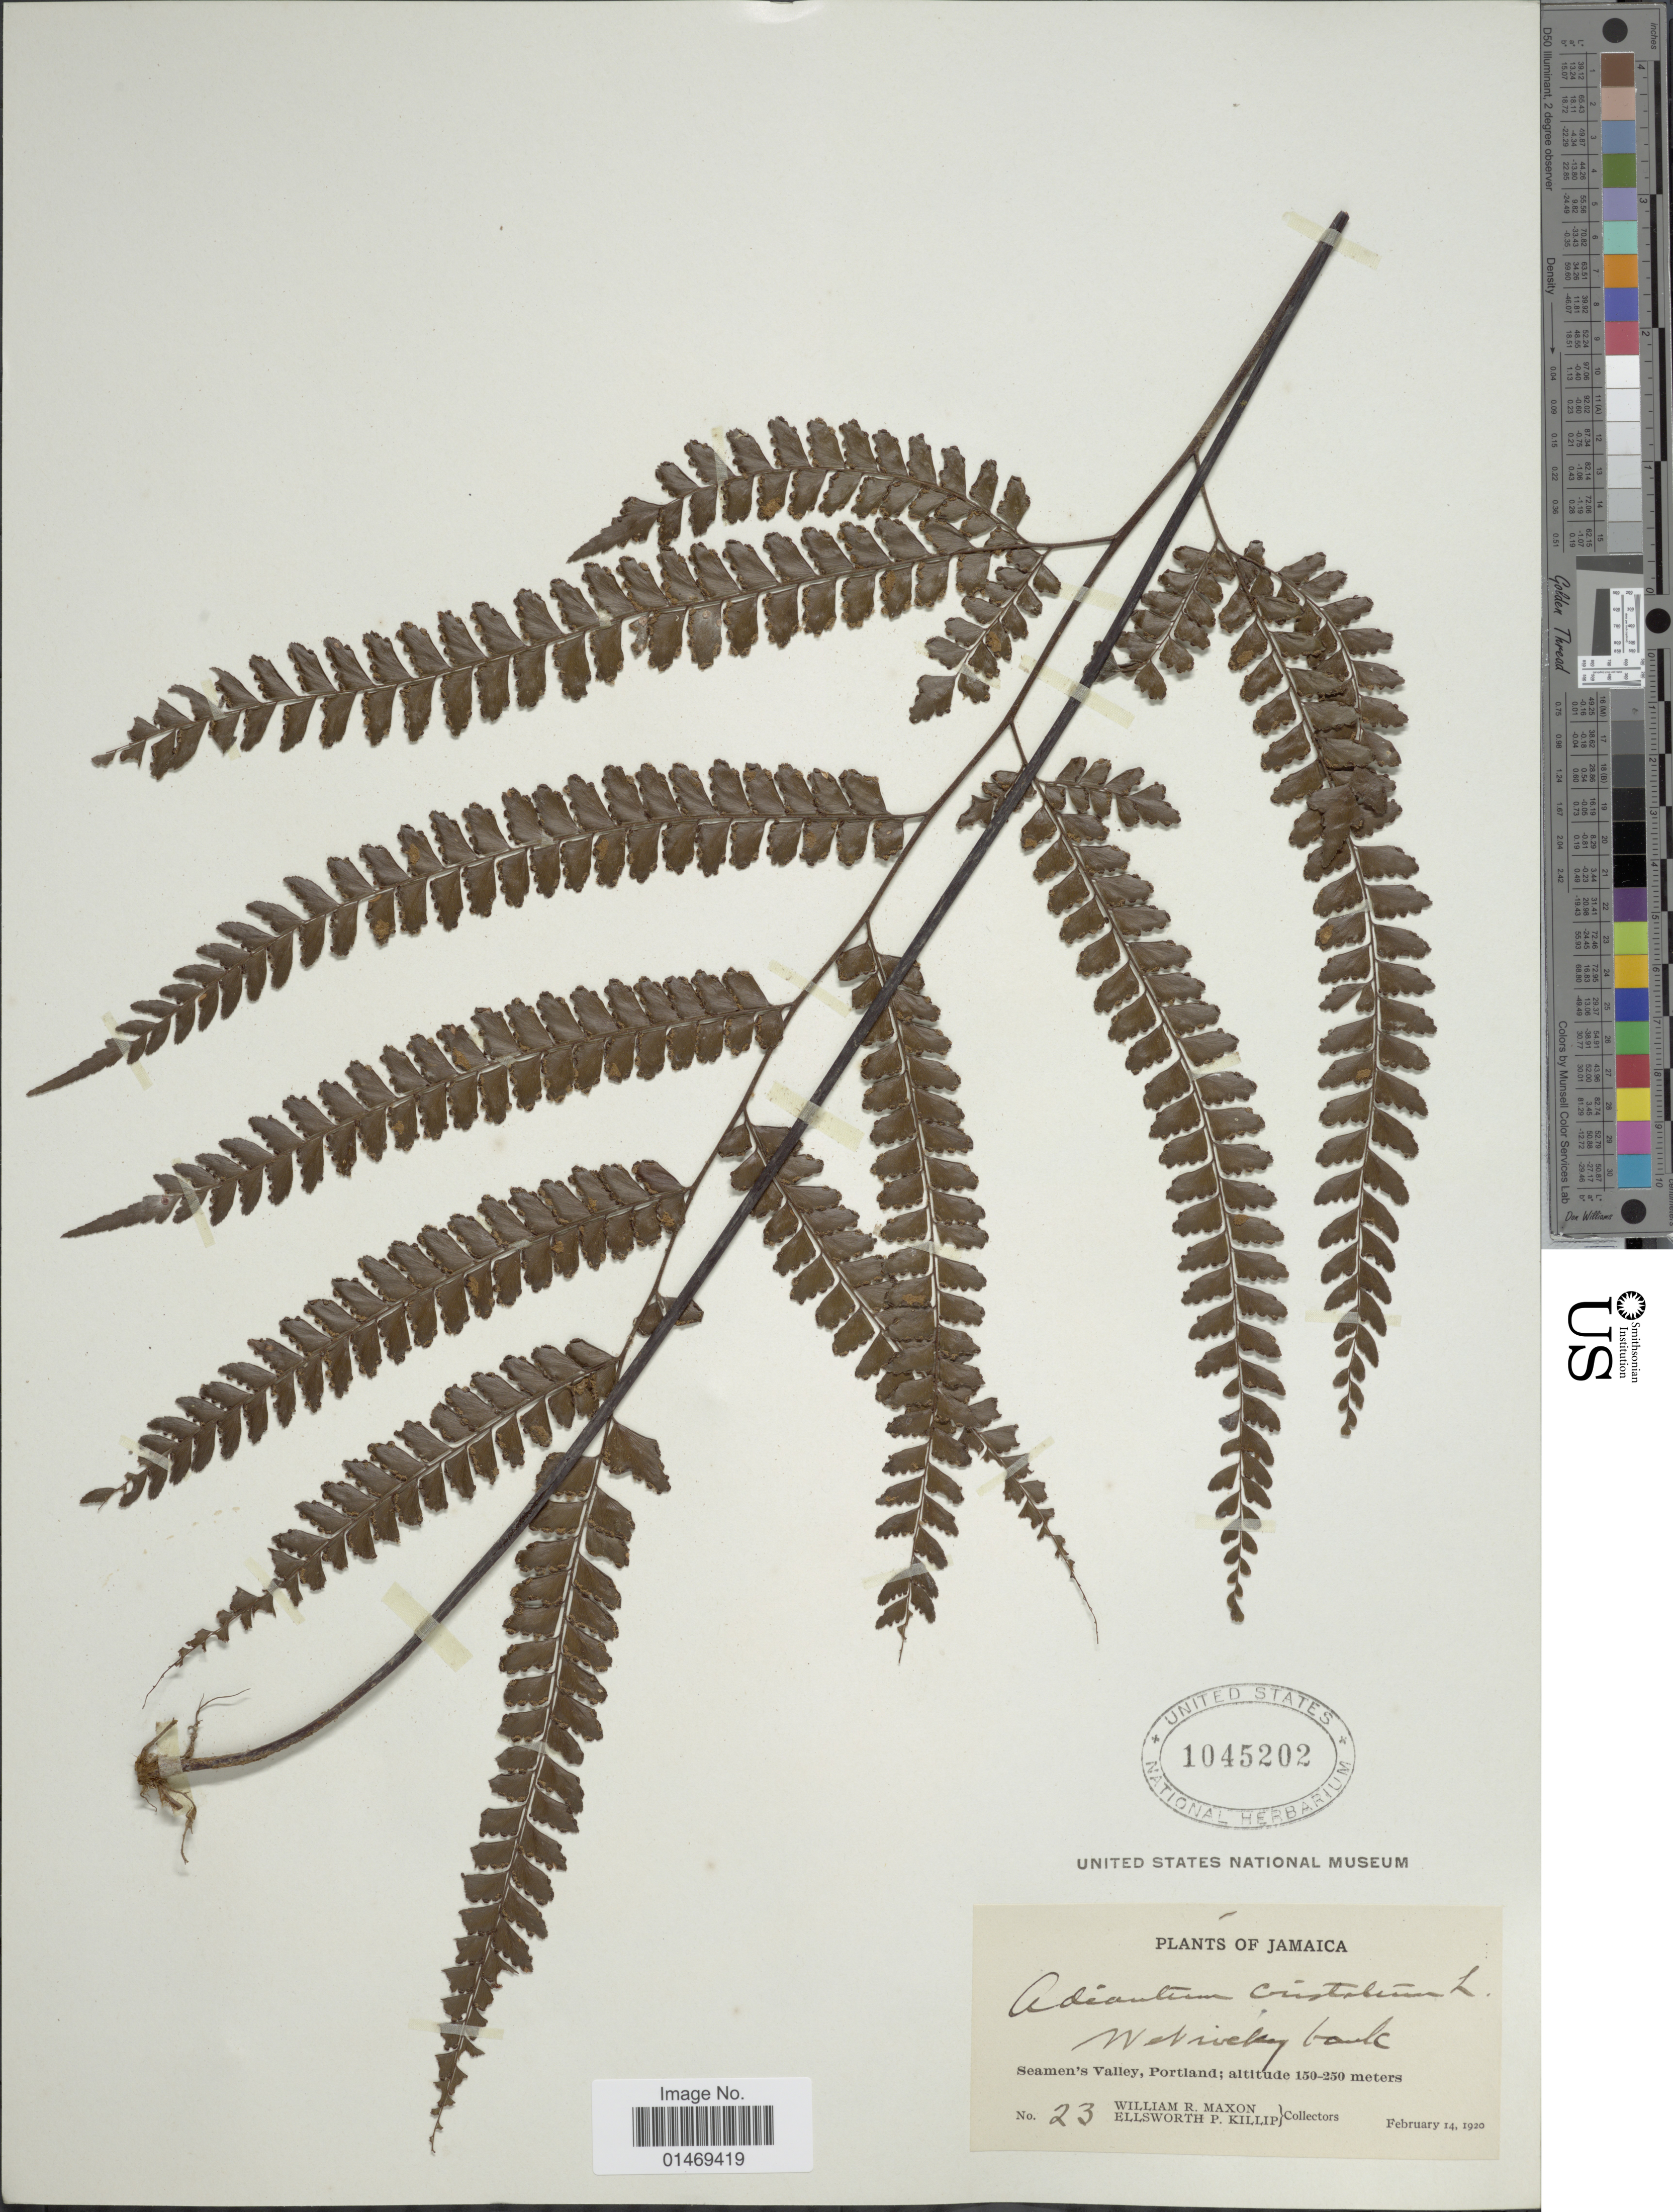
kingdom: Plantae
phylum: Tracheophyta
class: Polypodiopsida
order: Polypodiales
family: Pteridaceae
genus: Adiantum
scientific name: Adiantum pyramidale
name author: (L.) Willd.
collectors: W. R. Maxon & E. P. Killip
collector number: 23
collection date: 1920-02-14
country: Jamaica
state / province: Portland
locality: Seamen's Valley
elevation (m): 150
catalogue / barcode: US 1045202